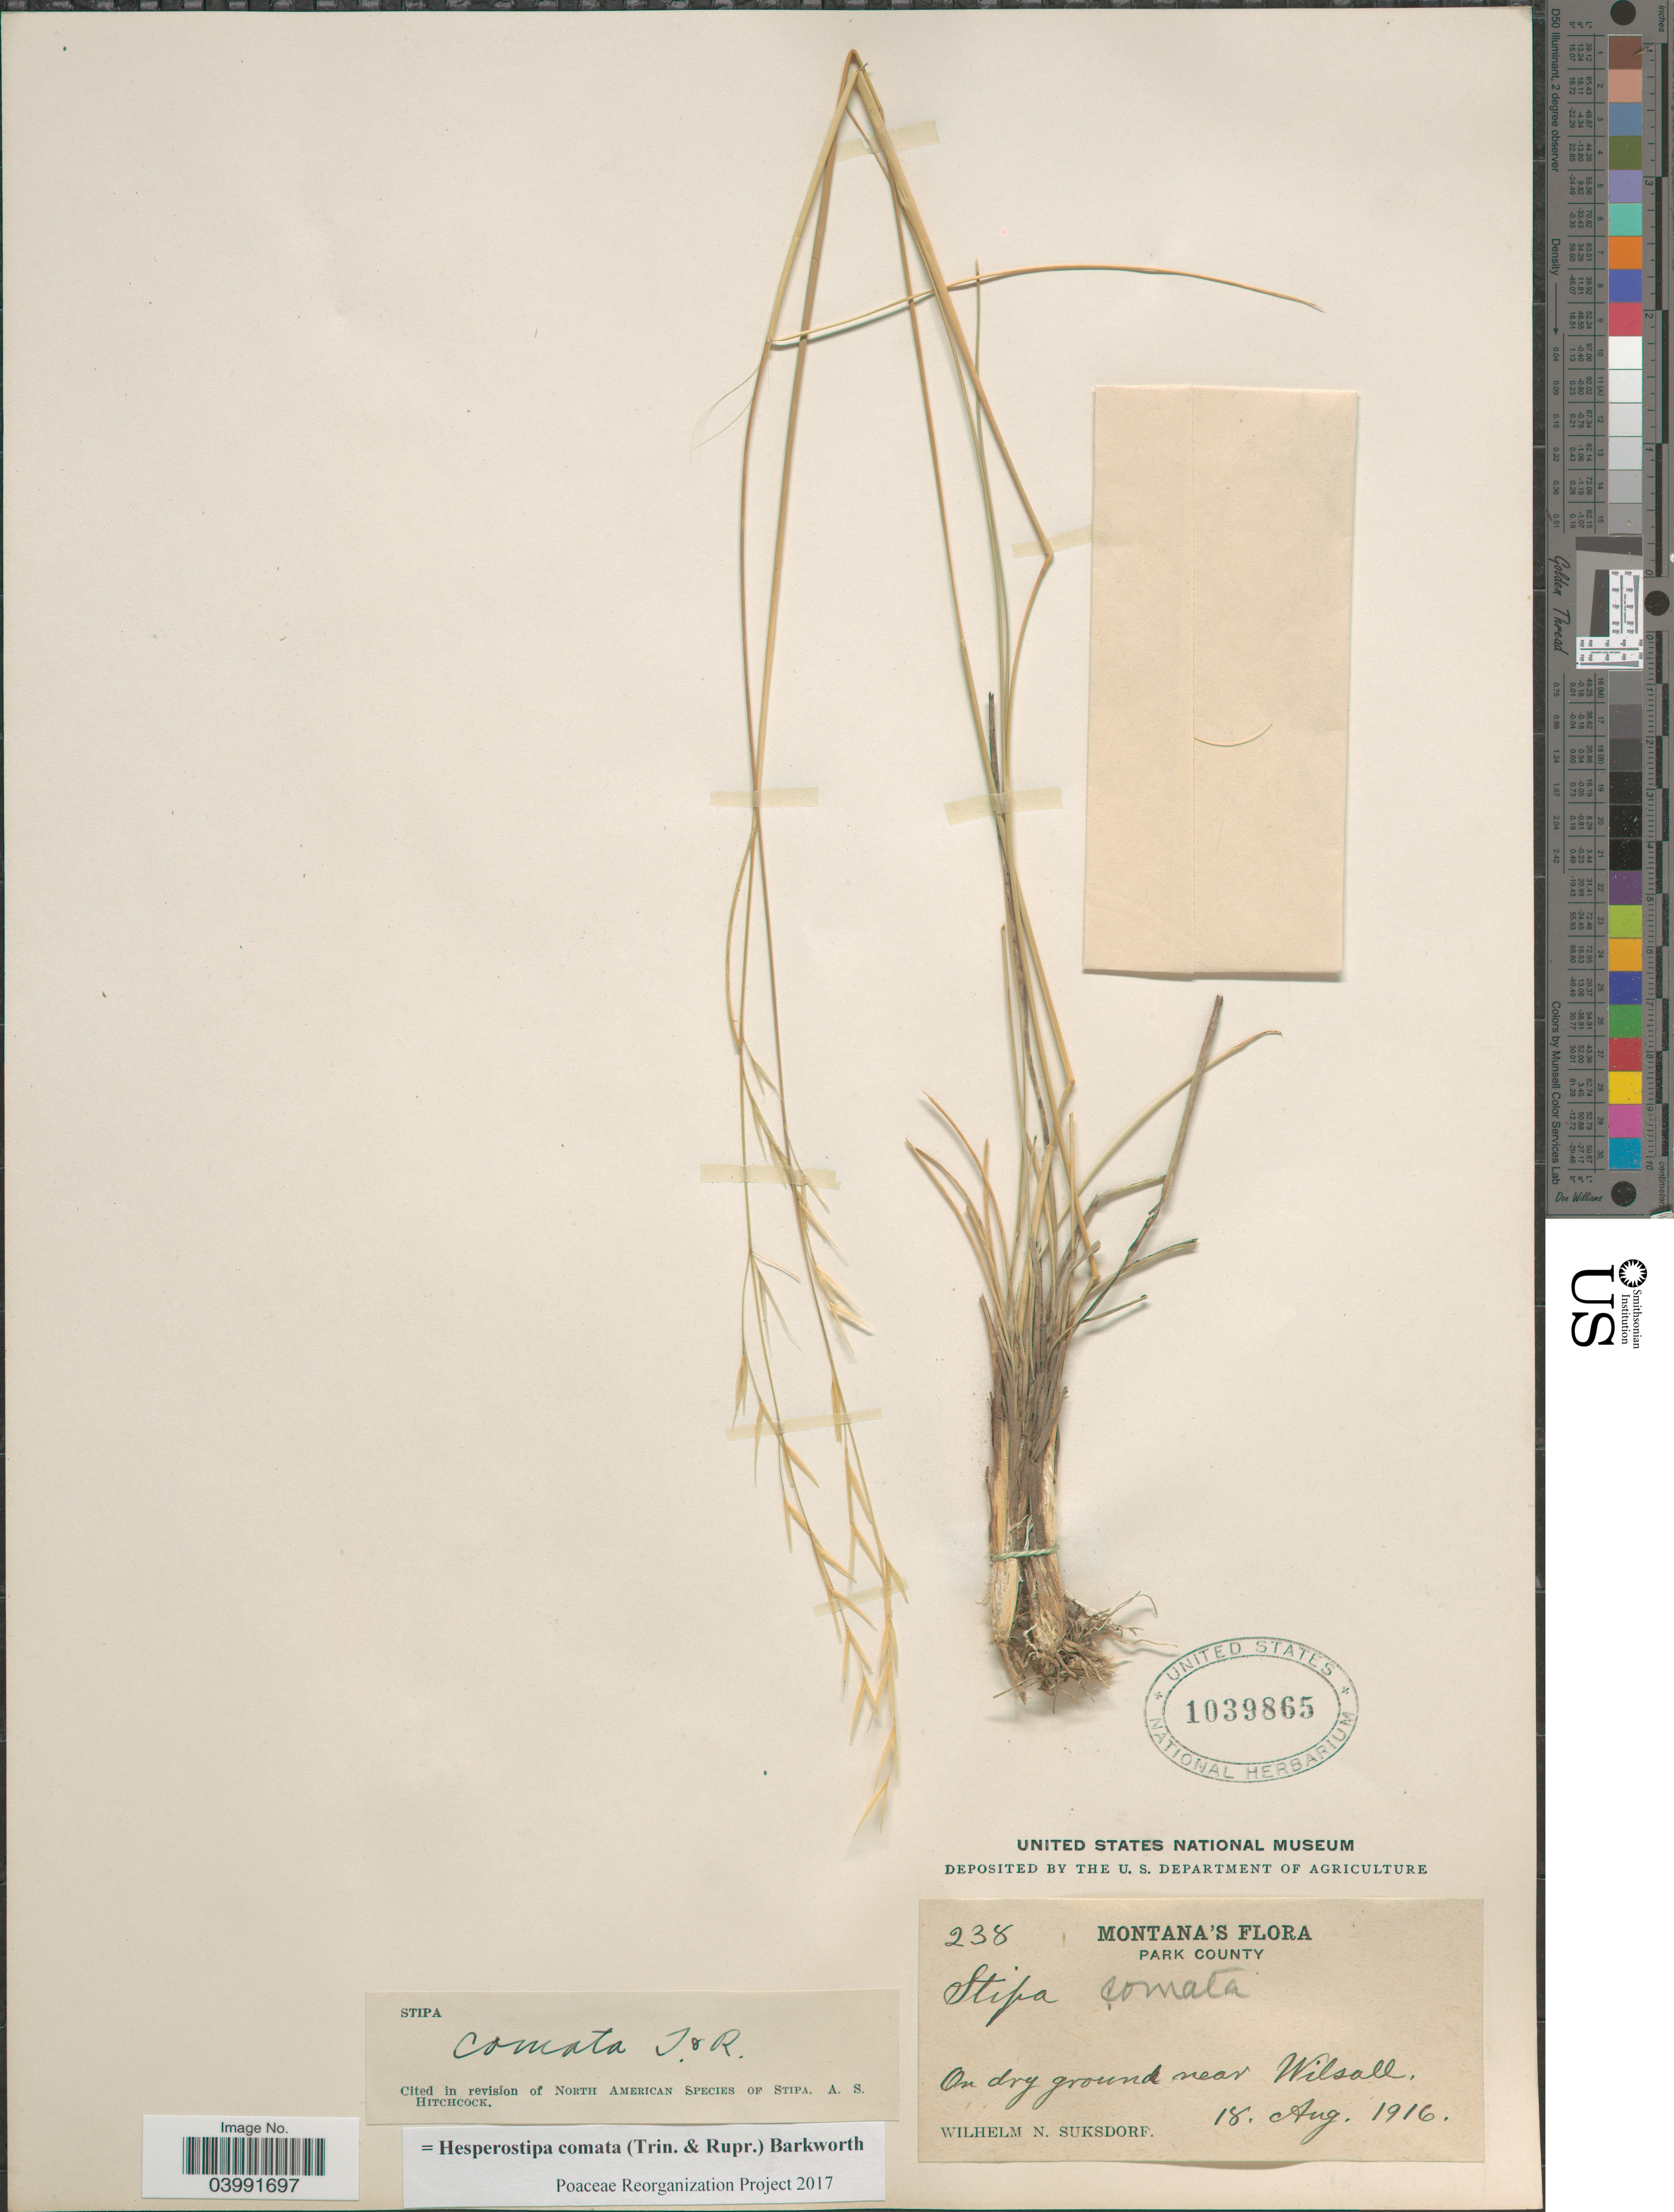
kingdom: Plantae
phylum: Tracheophyta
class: Liliopsida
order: Poales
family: Poaceae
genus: Hesperostipa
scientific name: Hesperostipa comata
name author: (Trin. & Rupr.) Barkworth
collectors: W. N. Suksdorf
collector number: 238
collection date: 1916-08-18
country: United States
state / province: Montana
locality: Park County. Near Wilsall.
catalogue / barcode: US 1039865